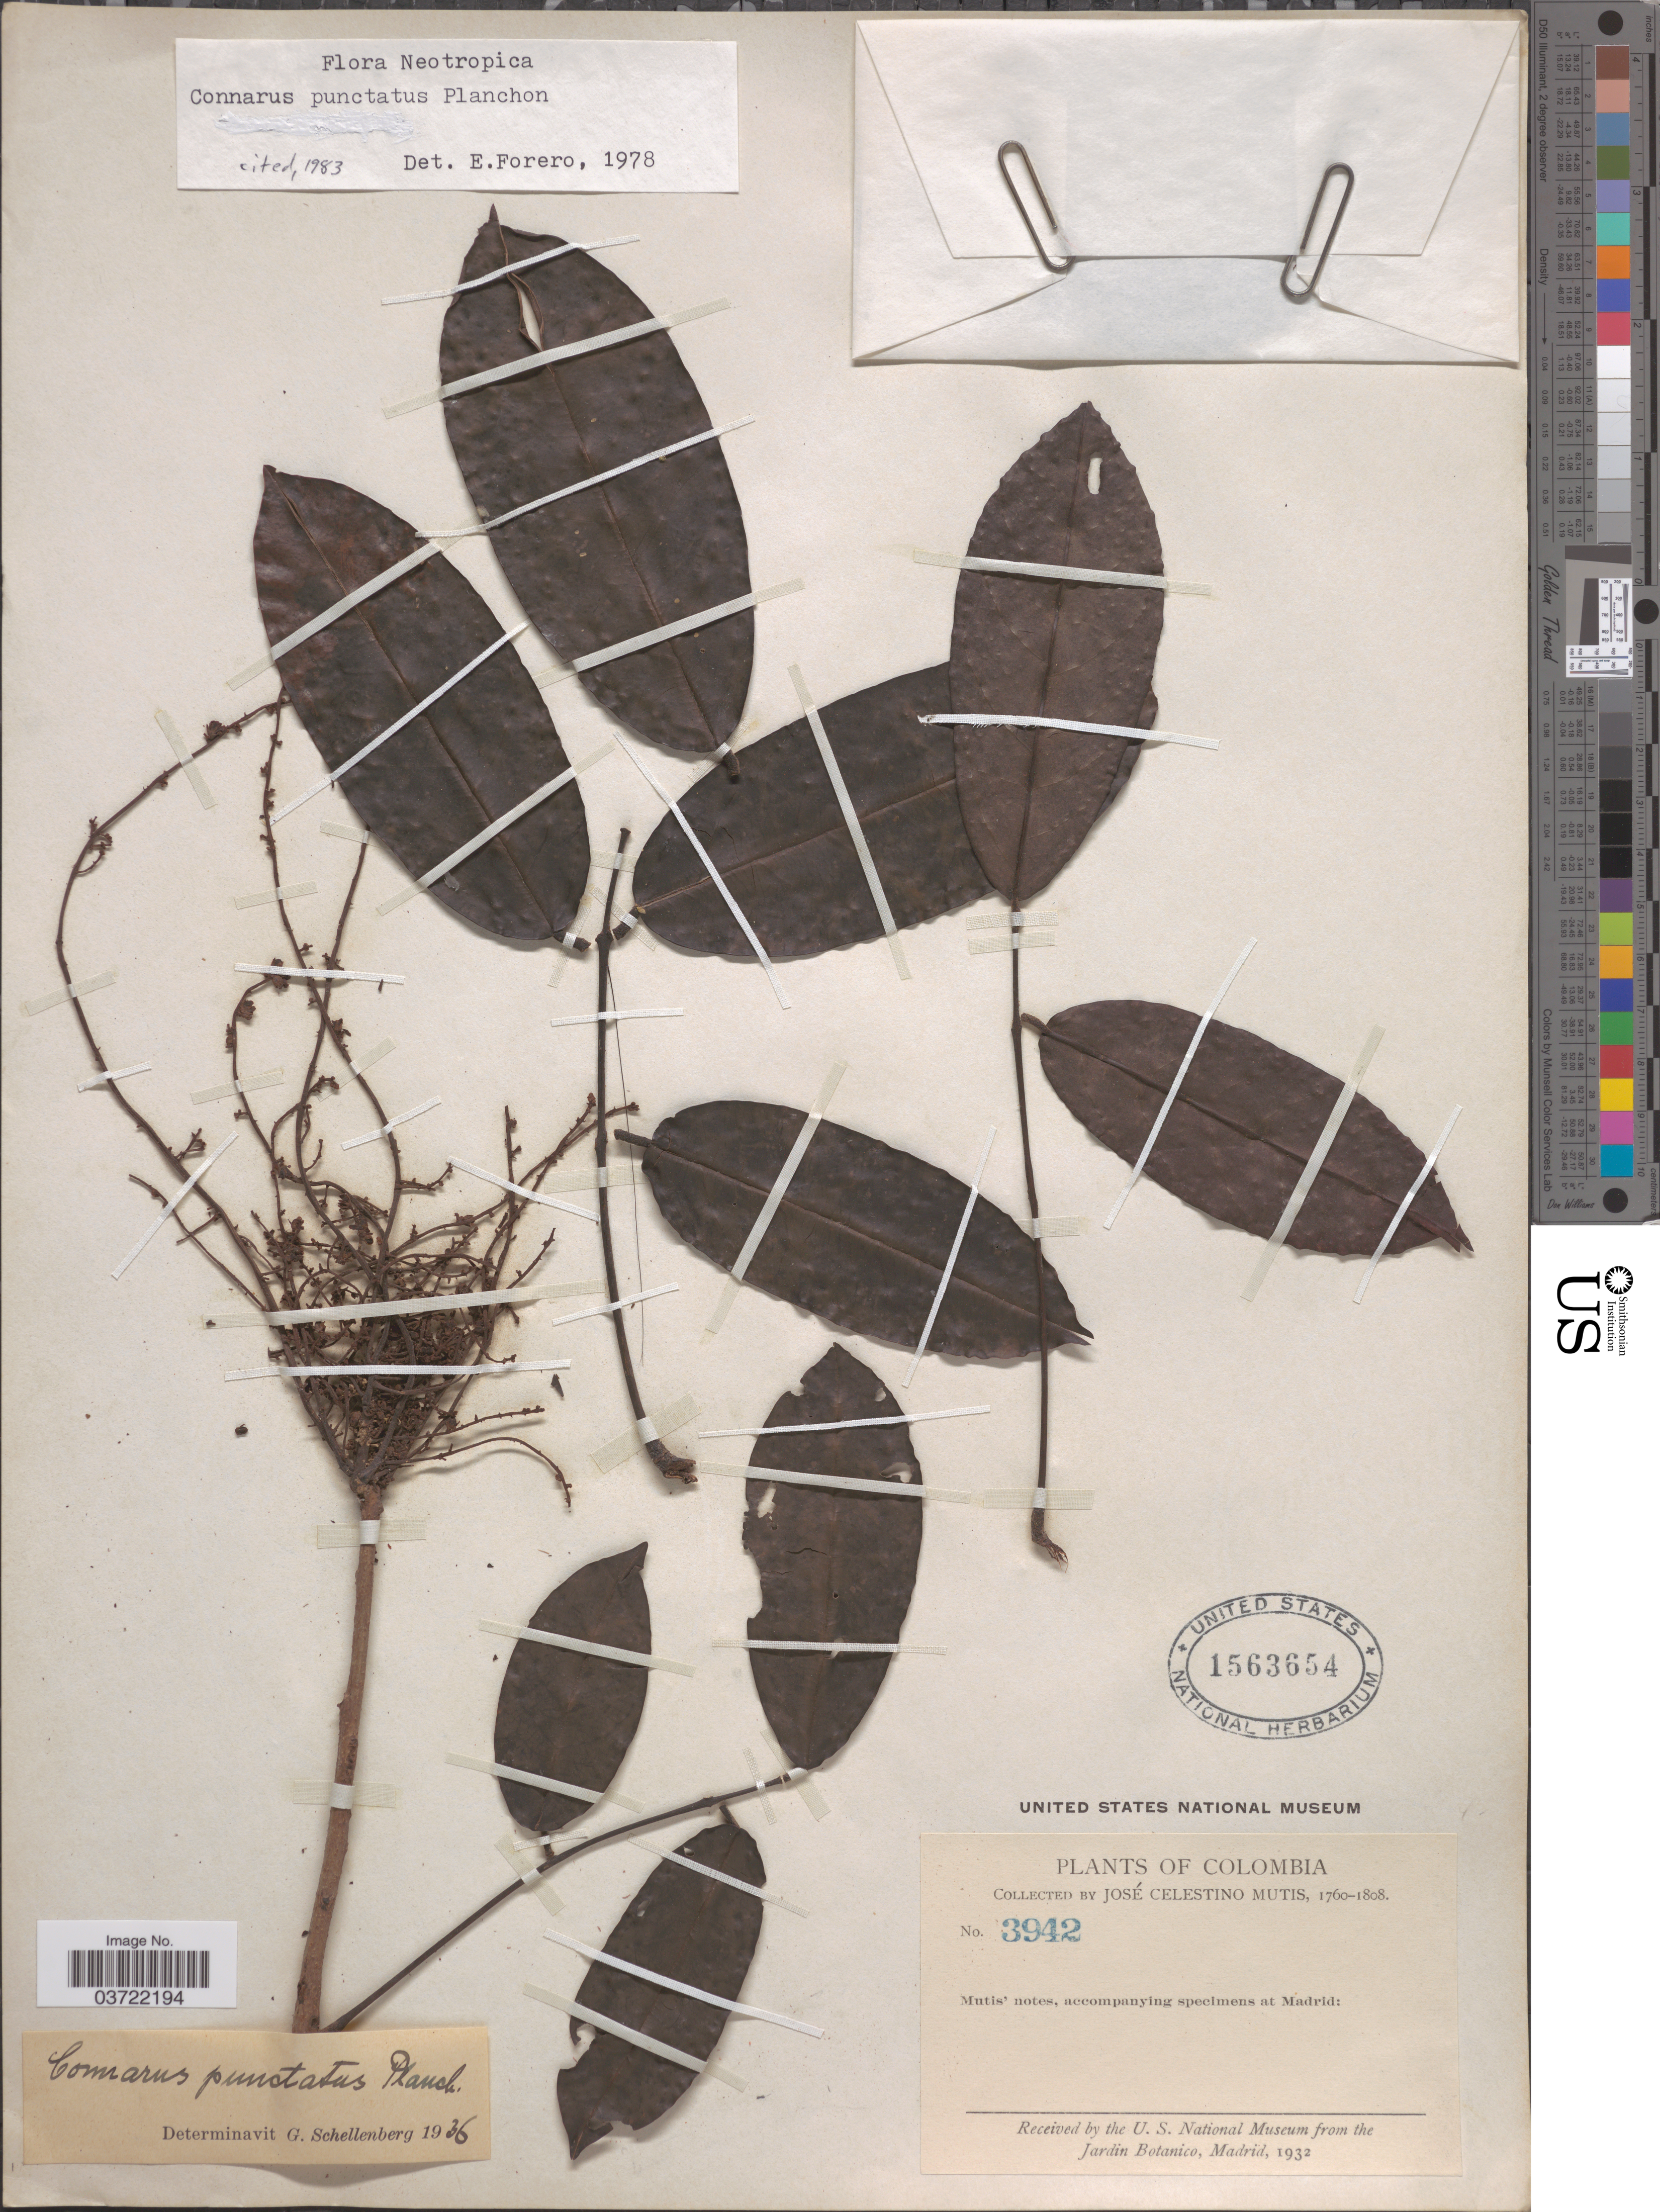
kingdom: Plantae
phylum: Tracheophyta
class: Magnoliopsida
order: Oxalidales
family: Connaraceae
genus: Connarus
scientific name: Connarus punctatus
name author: Planch.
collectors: J. C. B. Mutis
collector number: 3942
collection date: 1760/1808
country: Colombia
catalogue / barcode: US 1563654